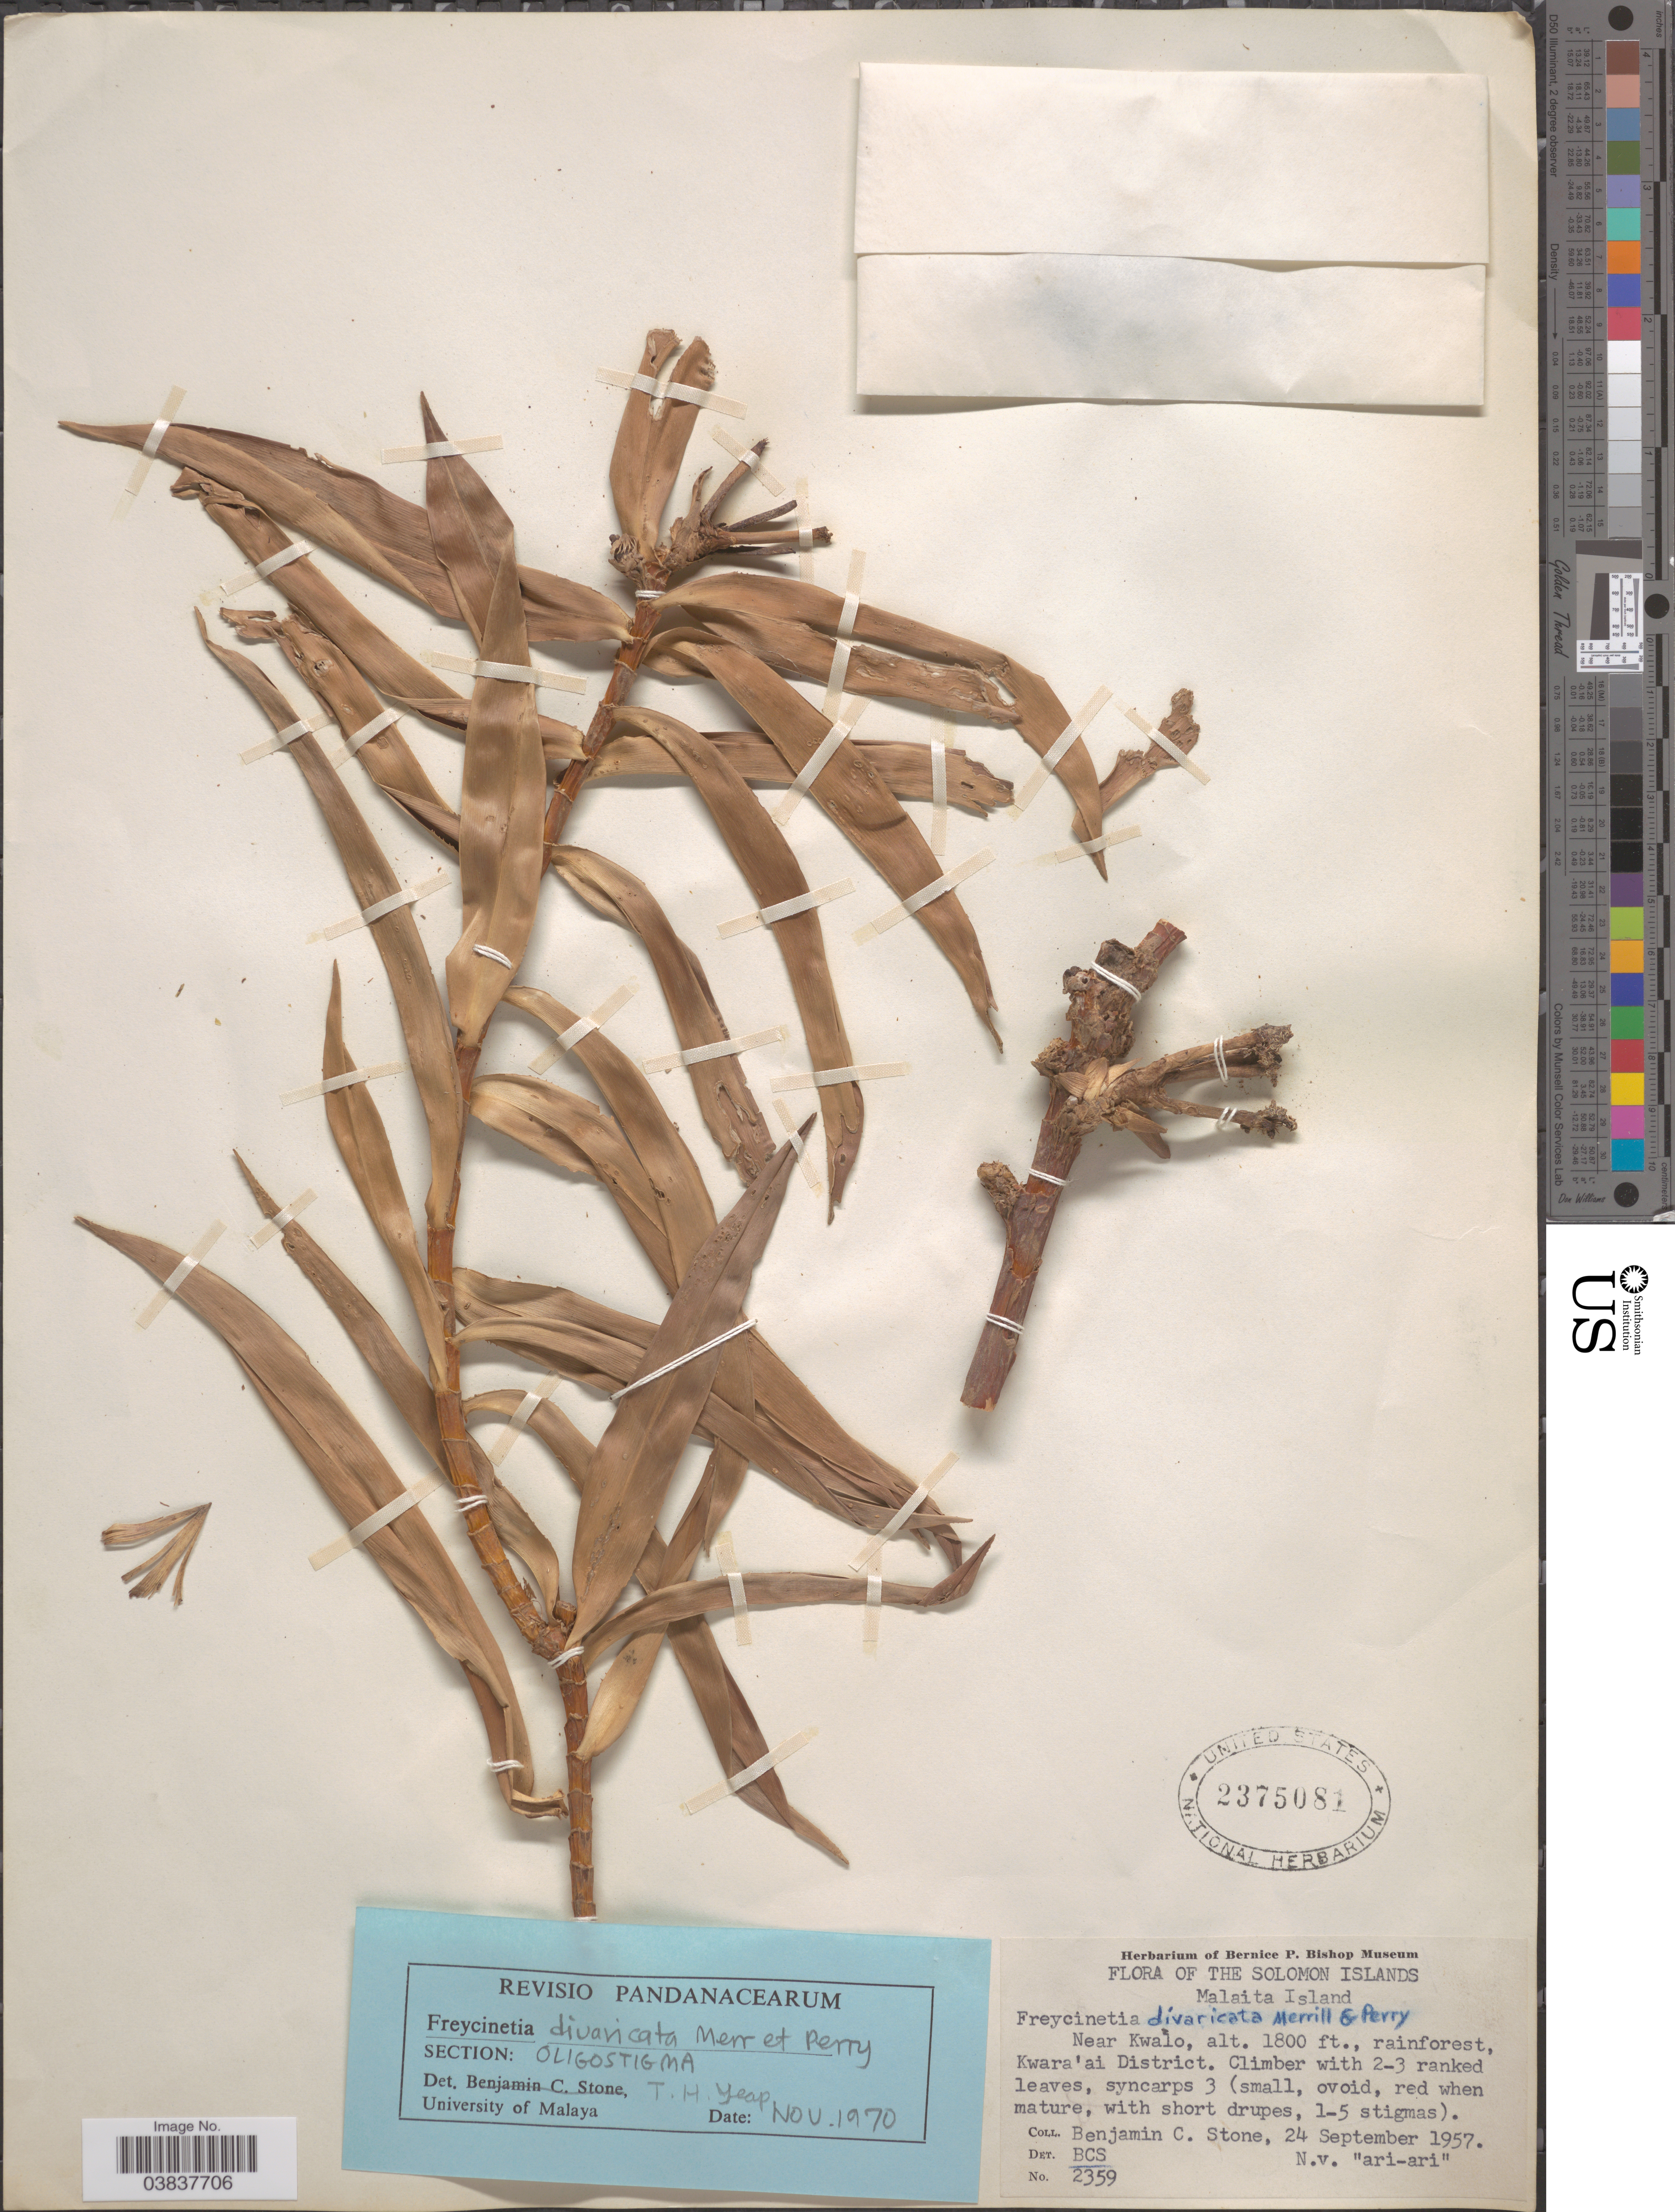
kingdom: Plantae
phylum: Tracheophyta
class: Liliopsida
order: Pandanales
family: Pandanaceae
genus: Freycinetia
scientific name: Freycinetia divaricata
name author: Merr. & L.M. Perry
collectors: B. C. Stone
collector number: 2359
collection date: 1957-09-24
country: Solomon Islands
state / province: Solomon Islands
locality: Malaita Island. Near Kwalo, Kwara'ai District.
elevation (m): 549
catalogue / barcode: US 2375081